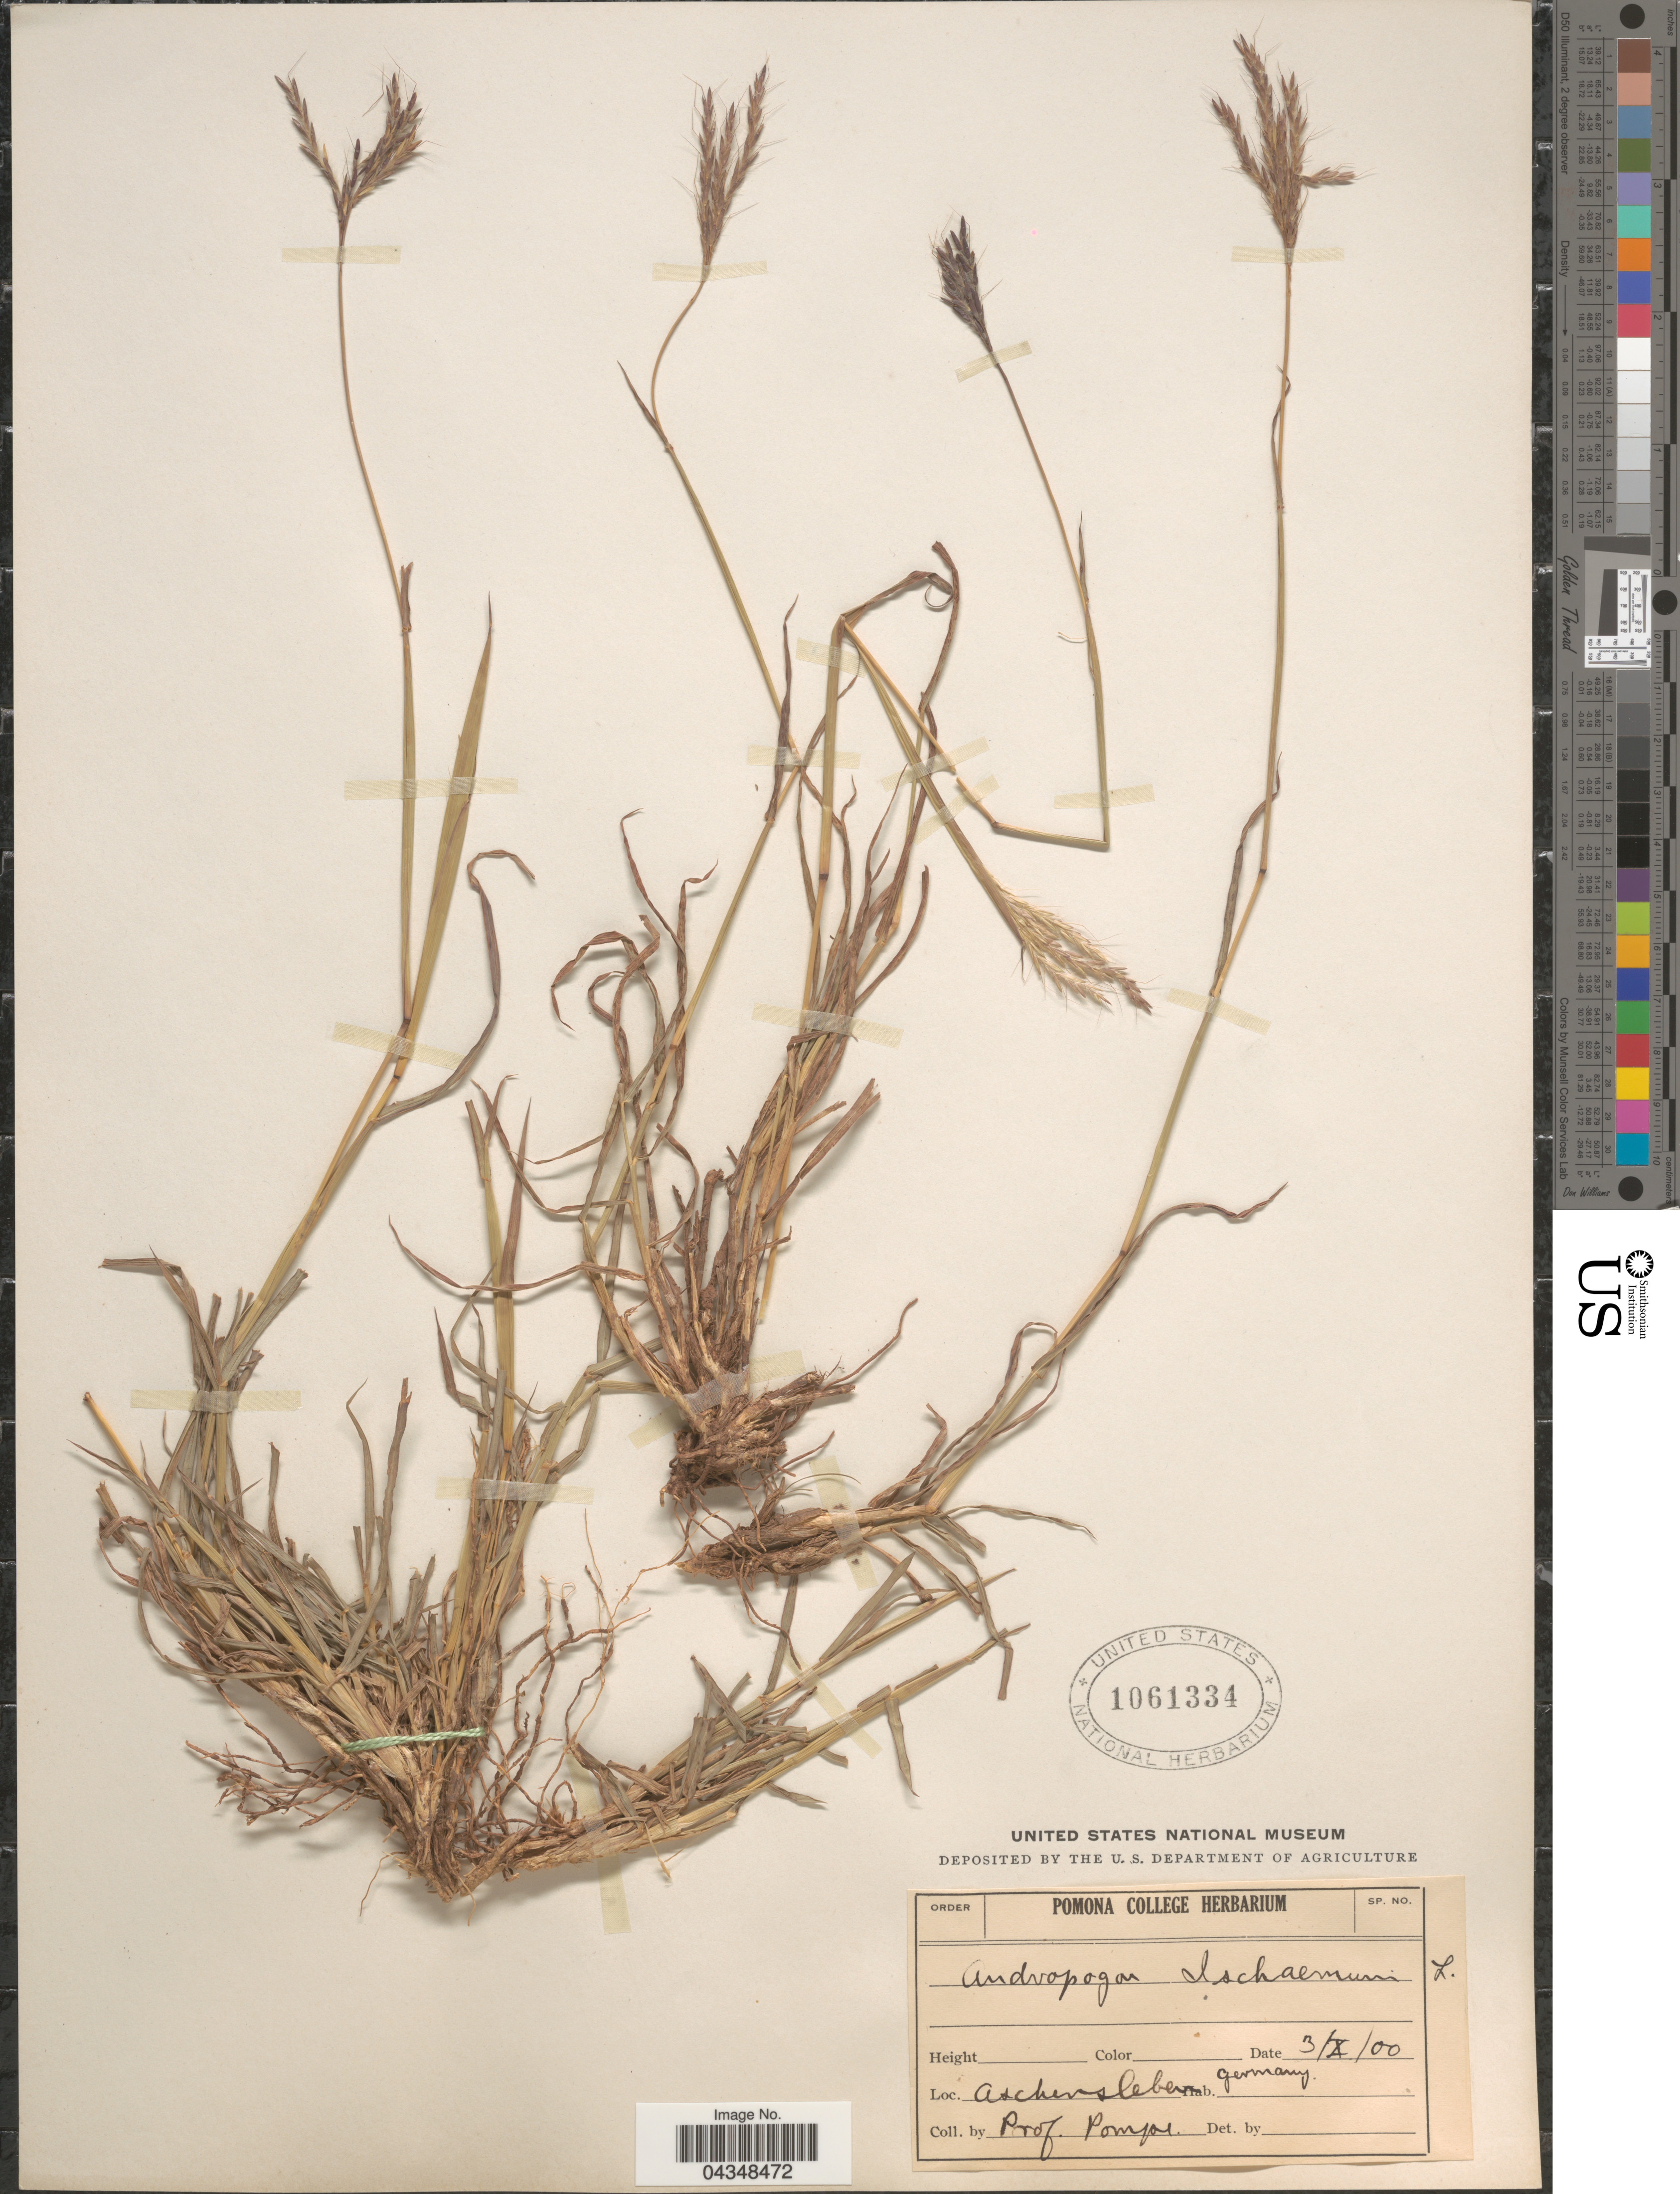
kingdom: Plantae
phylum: Tracheophyta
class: Liliopsida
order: Poales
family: Poaceae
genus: Bothriochloa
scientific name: Bothriochloa ischaemum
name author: (L.) Keng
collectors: Prof. Pompe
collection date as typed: Transcribed d/m/y: 3/10/0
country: Germany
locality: Aschersleben.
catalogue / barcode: US 1061334